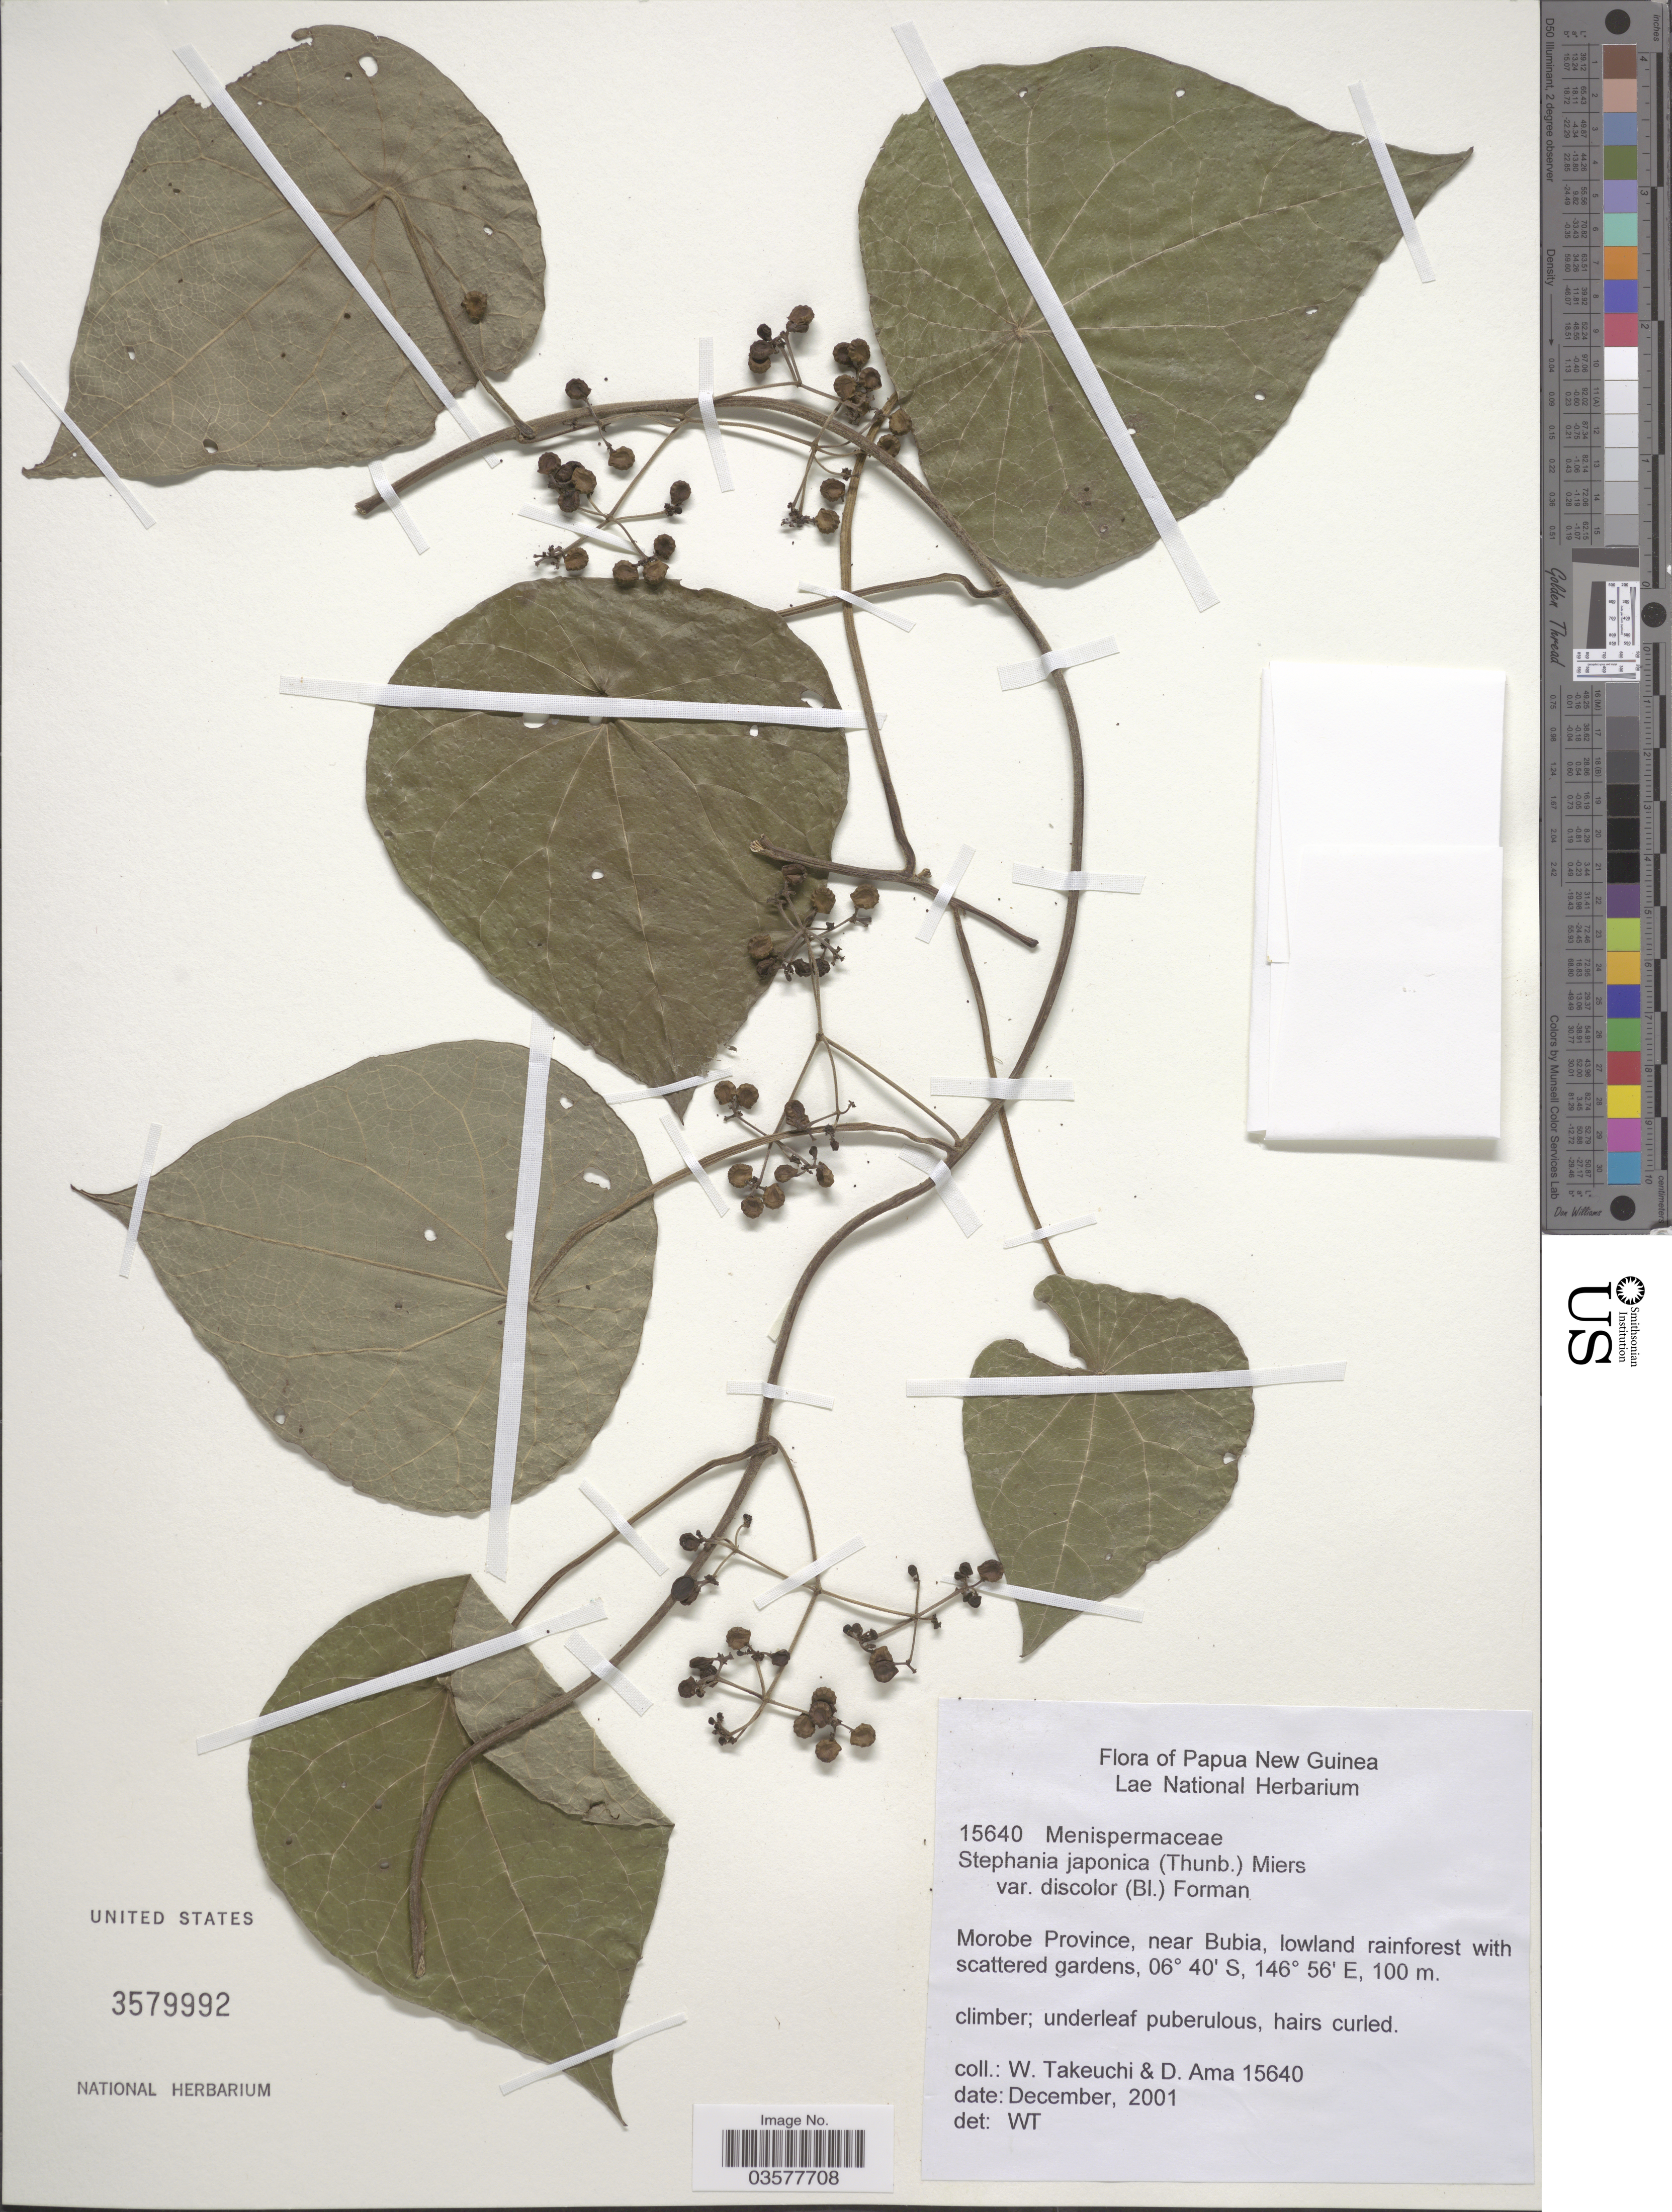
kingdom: Plantae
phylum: Tracheophyta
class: Magnoliopsida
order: Ranunculales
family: Menispermaceae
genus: Stephania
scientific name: Stephania japonica var. discolor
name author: (Blume) Forman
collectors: W. Takeuchi & D. Ama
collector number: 15640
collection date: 2001-12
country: Papua New Guinea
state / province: Morobe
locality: Nea Bubia.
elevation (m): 100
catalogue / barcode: US 3579992